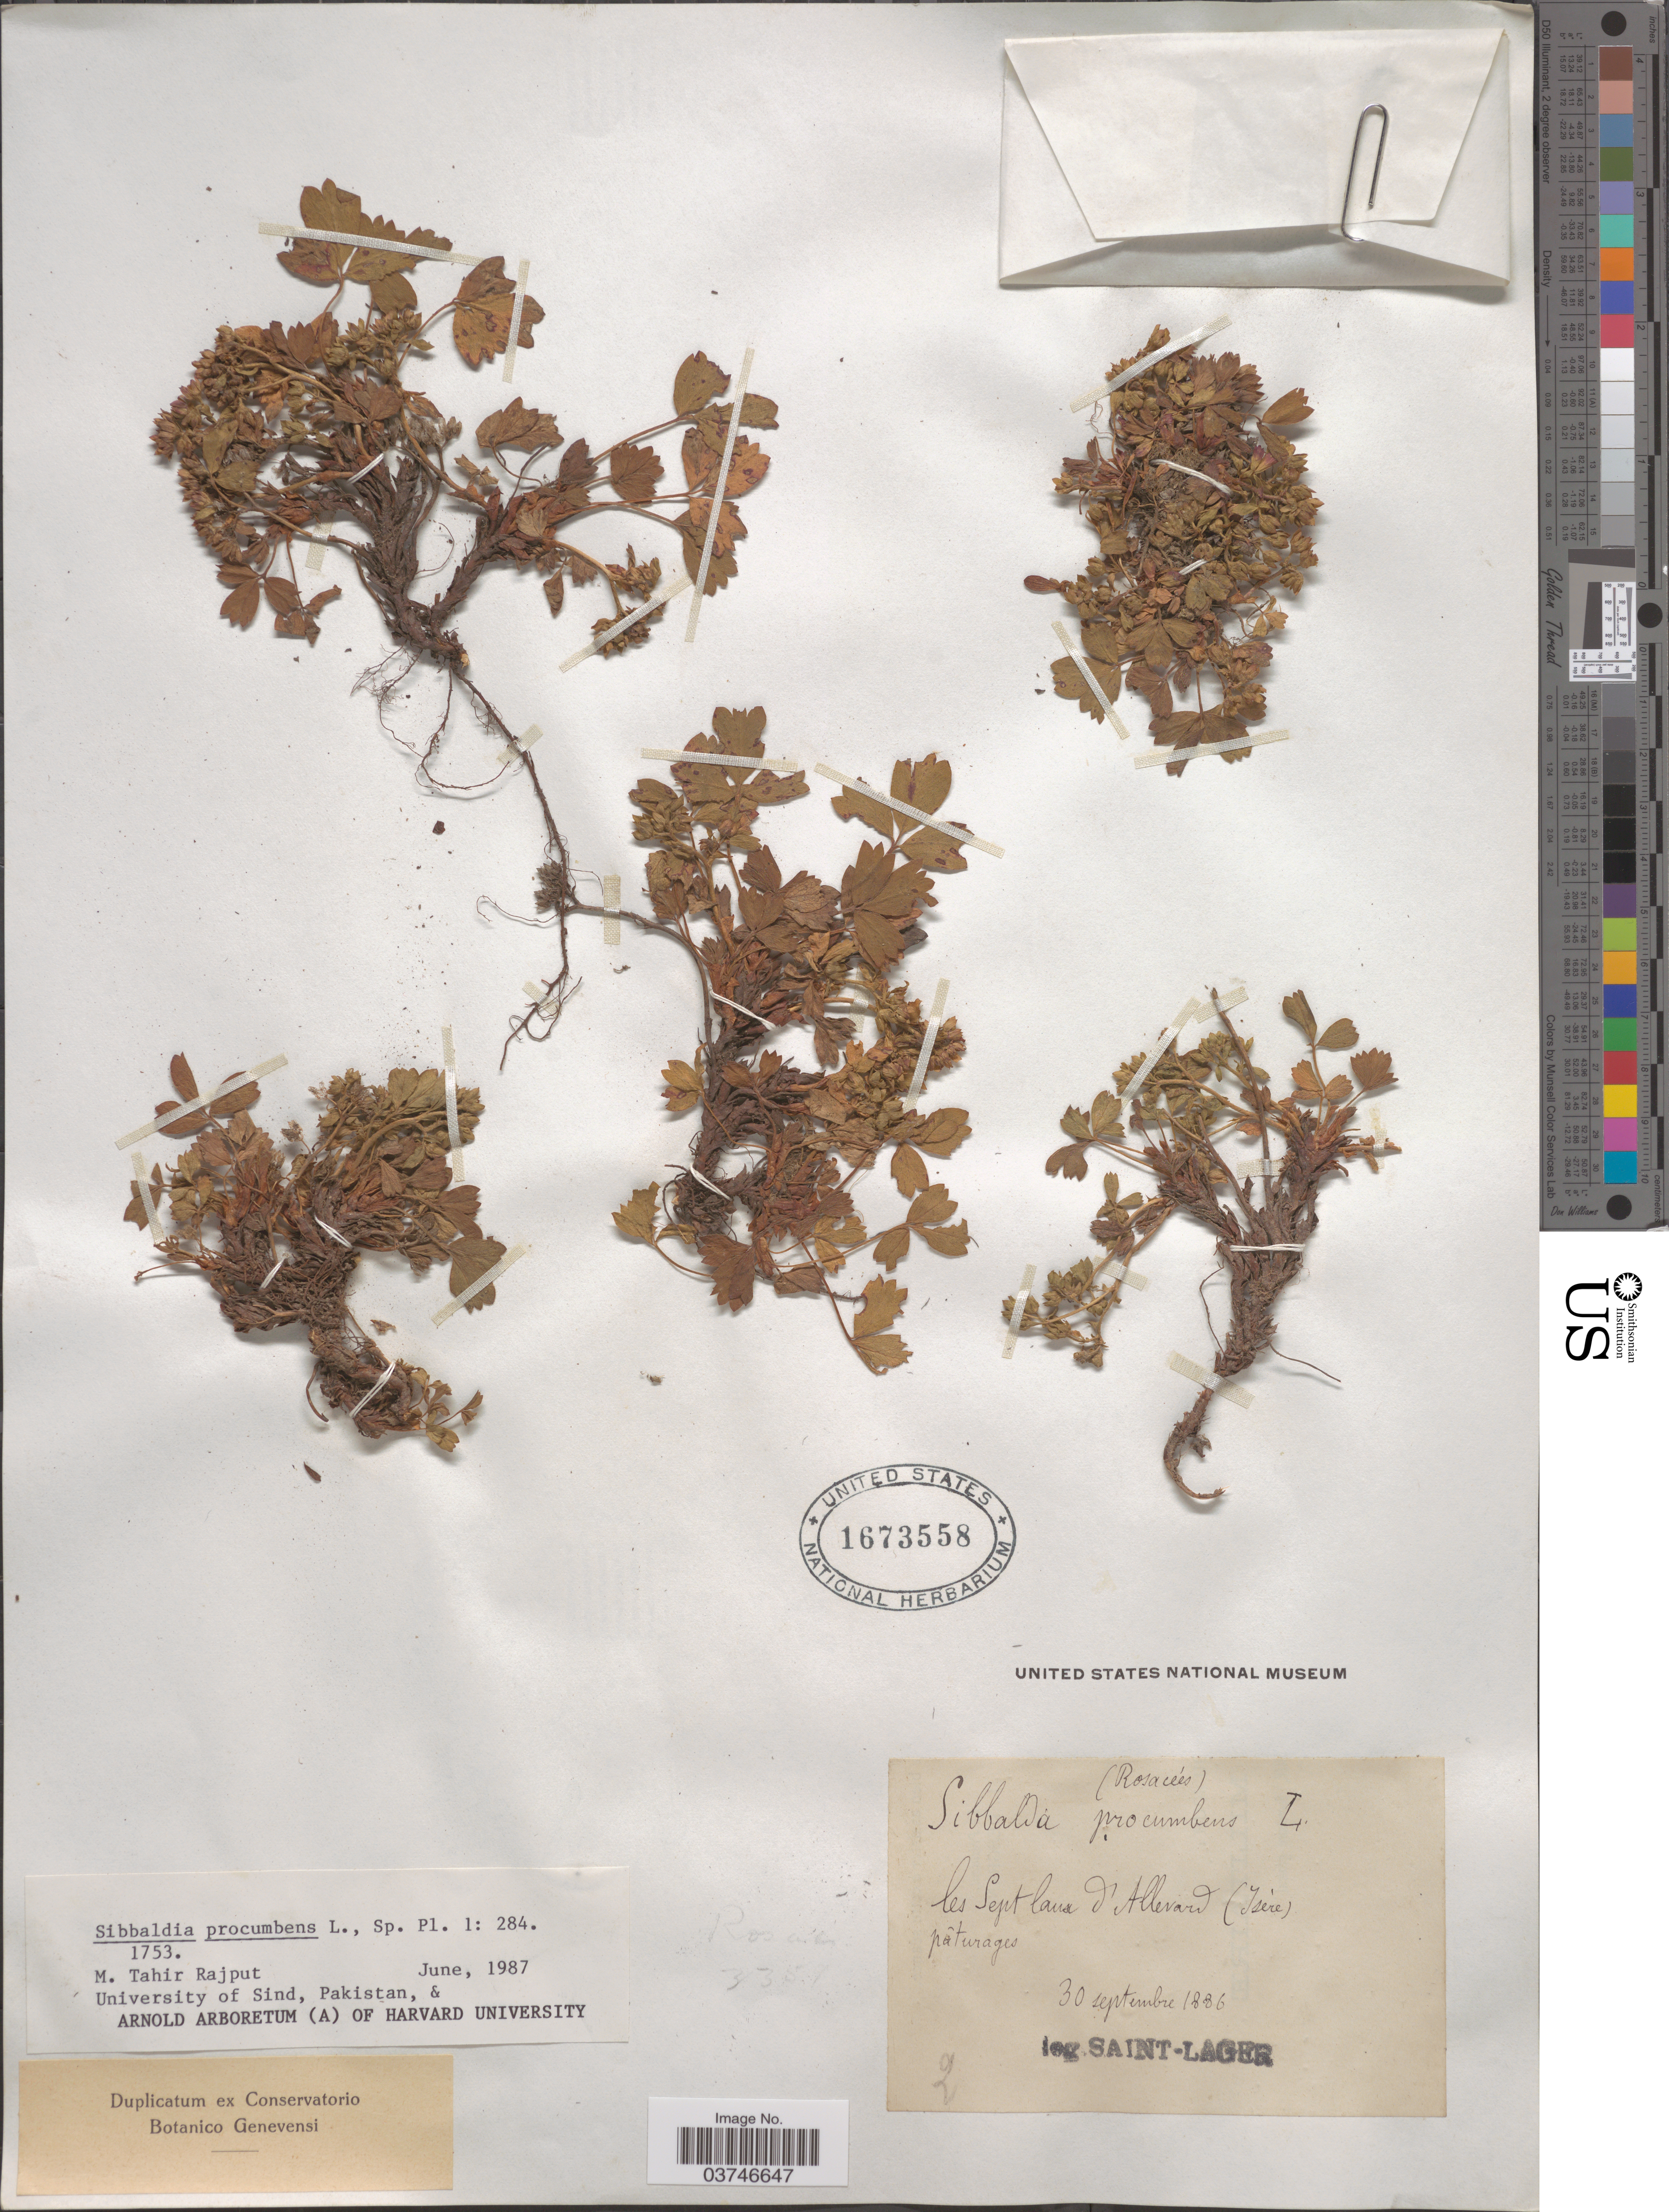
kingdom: Plantae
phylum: Tracheophyta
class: Magnoliopsida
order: Rosales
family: Rosaceae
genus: Sibbaldia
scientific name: Sibbaldia procumbens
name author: L.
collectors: Saint-Lager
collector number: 2?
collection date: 1886-09-30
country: France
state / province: Auvergne-Rhône-Alpes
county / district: Isère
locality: Les Sept laux d'Allevard (Isère) pâturages.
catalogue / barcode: US 1673558